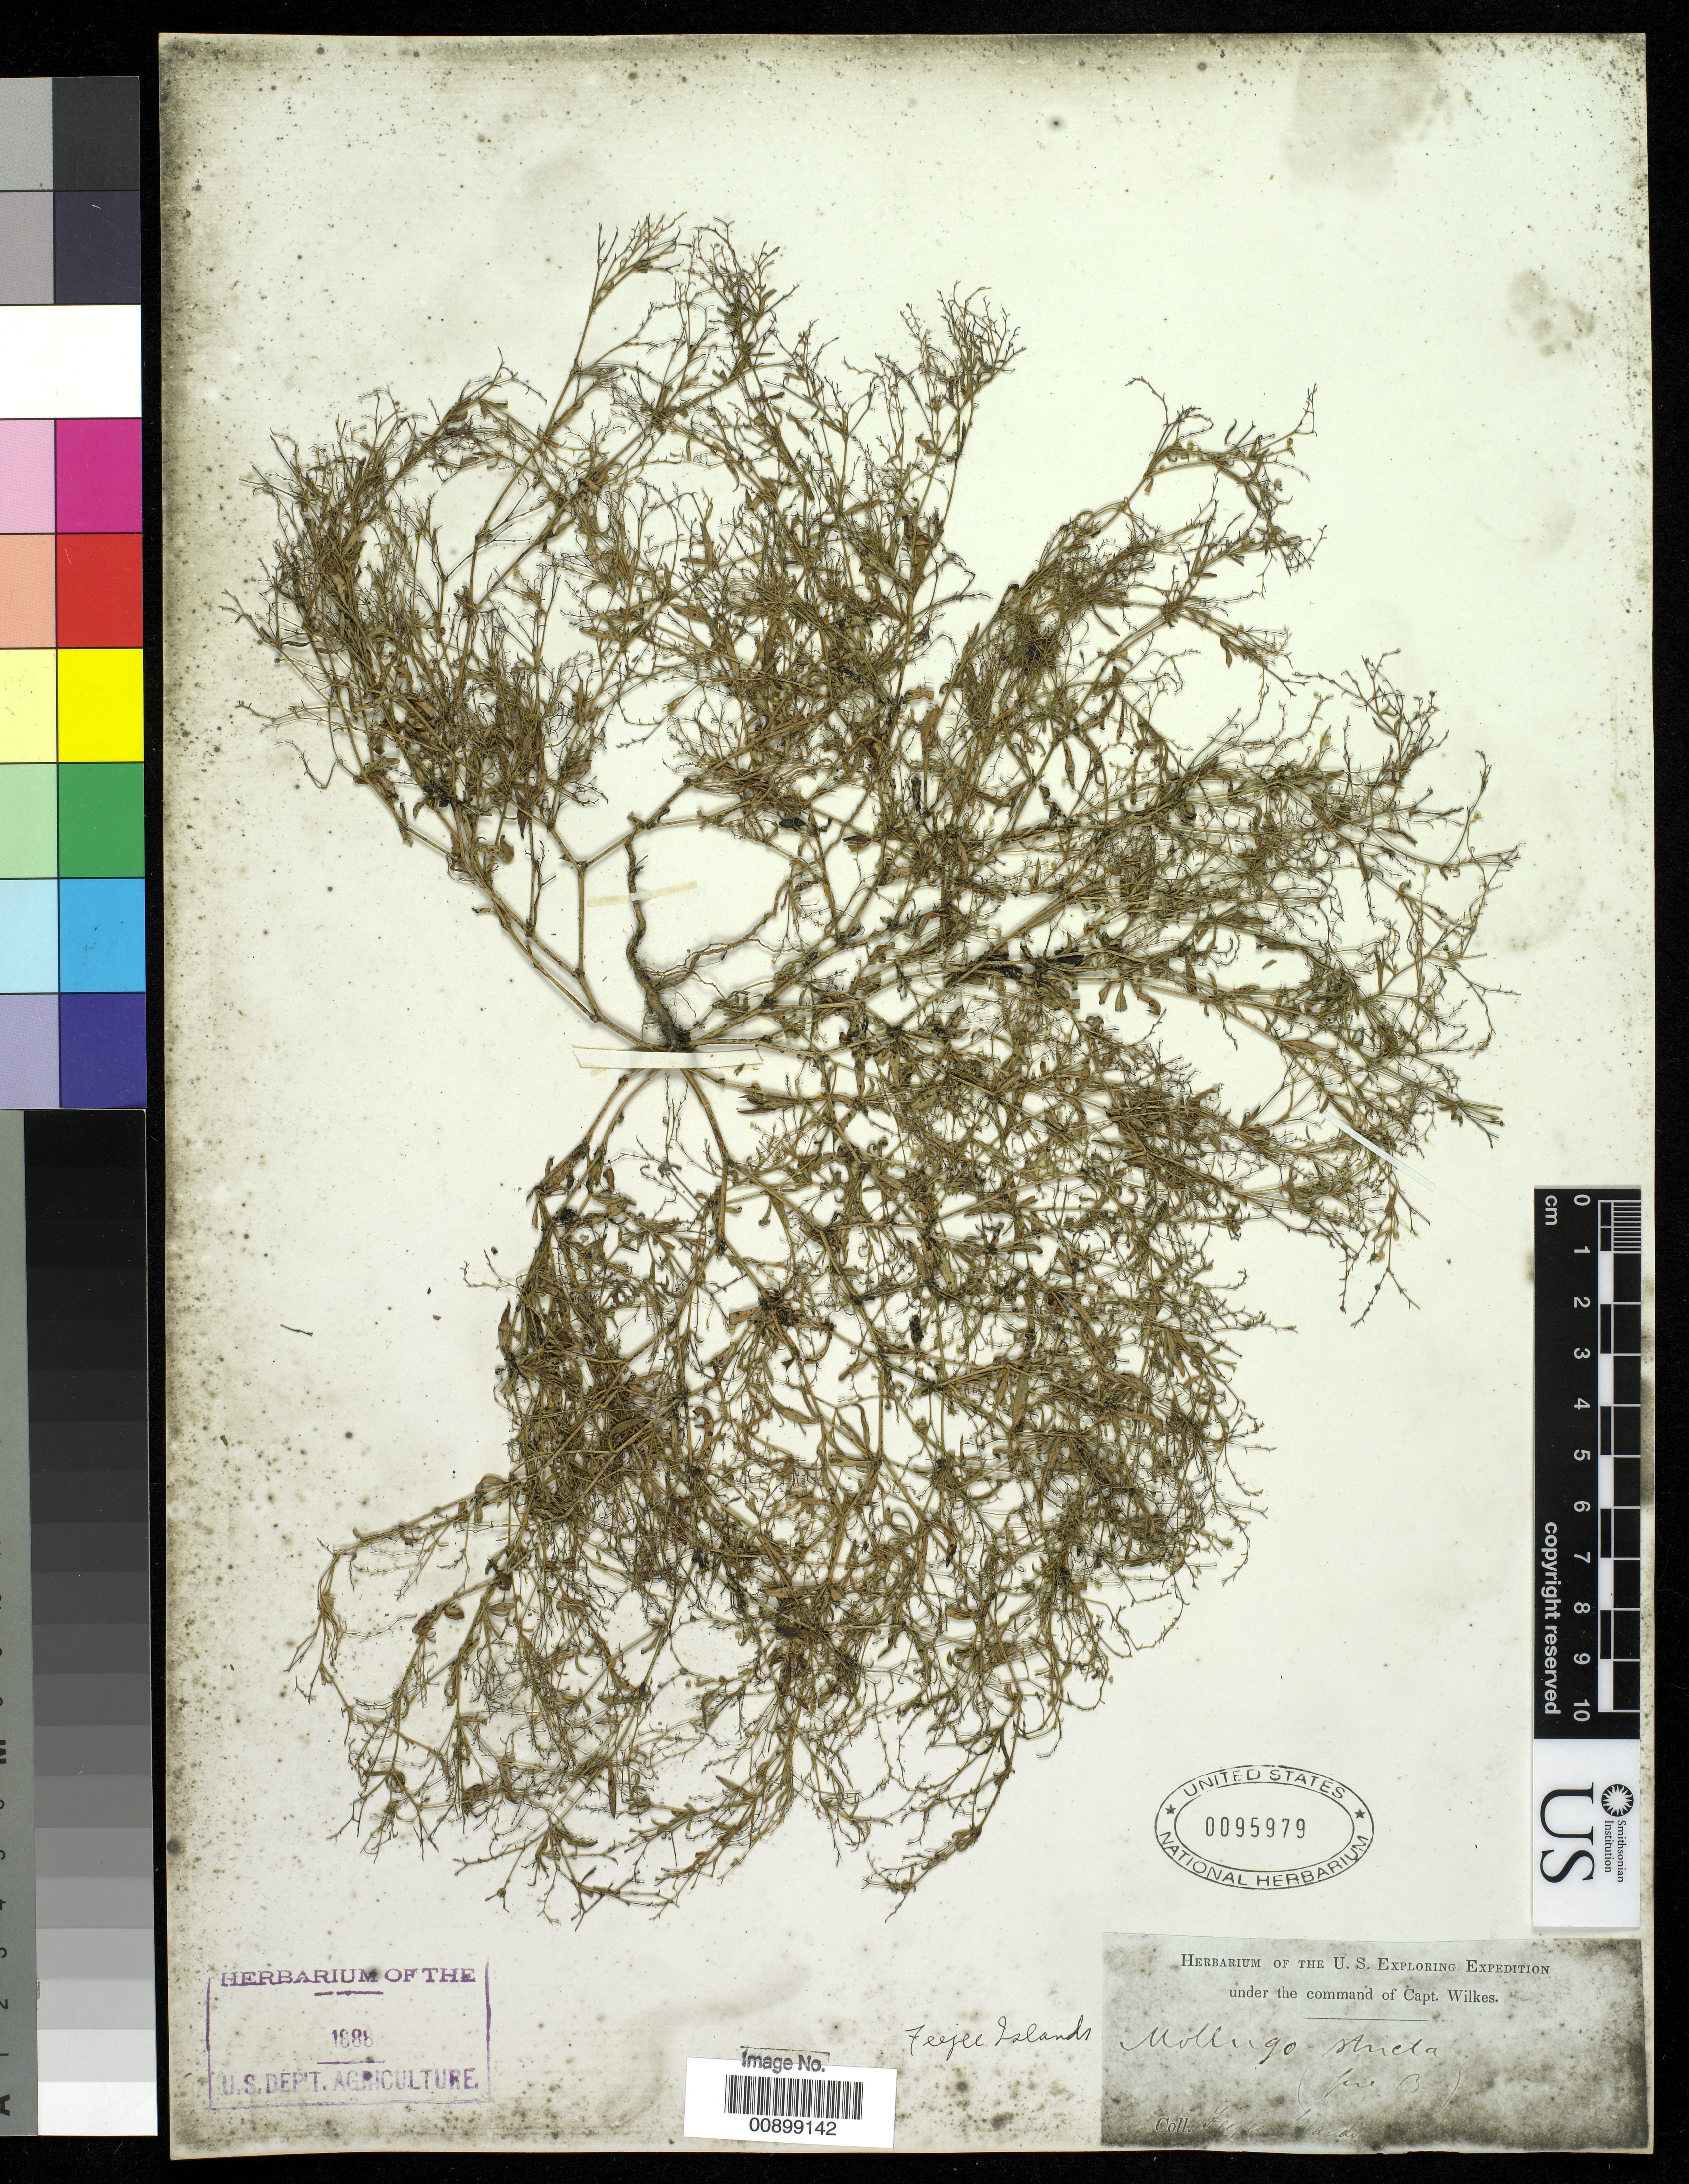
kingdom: Plantae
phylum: Tracheophyta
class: Magnoliopsida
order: Caryophyllales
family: Molluginaceae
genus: Trigastrotheca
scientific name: Trigastrotheca pentaphylla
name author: (L.) Thulin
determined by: Strong, Mark T., (BOT), Smithsonian Institution - National Museum of Natural History (UNITED STATES)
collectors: Wilkes Explor. Exped.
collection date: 1838/1842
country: Fiji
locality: Feejee Islands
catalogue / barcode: US 95979